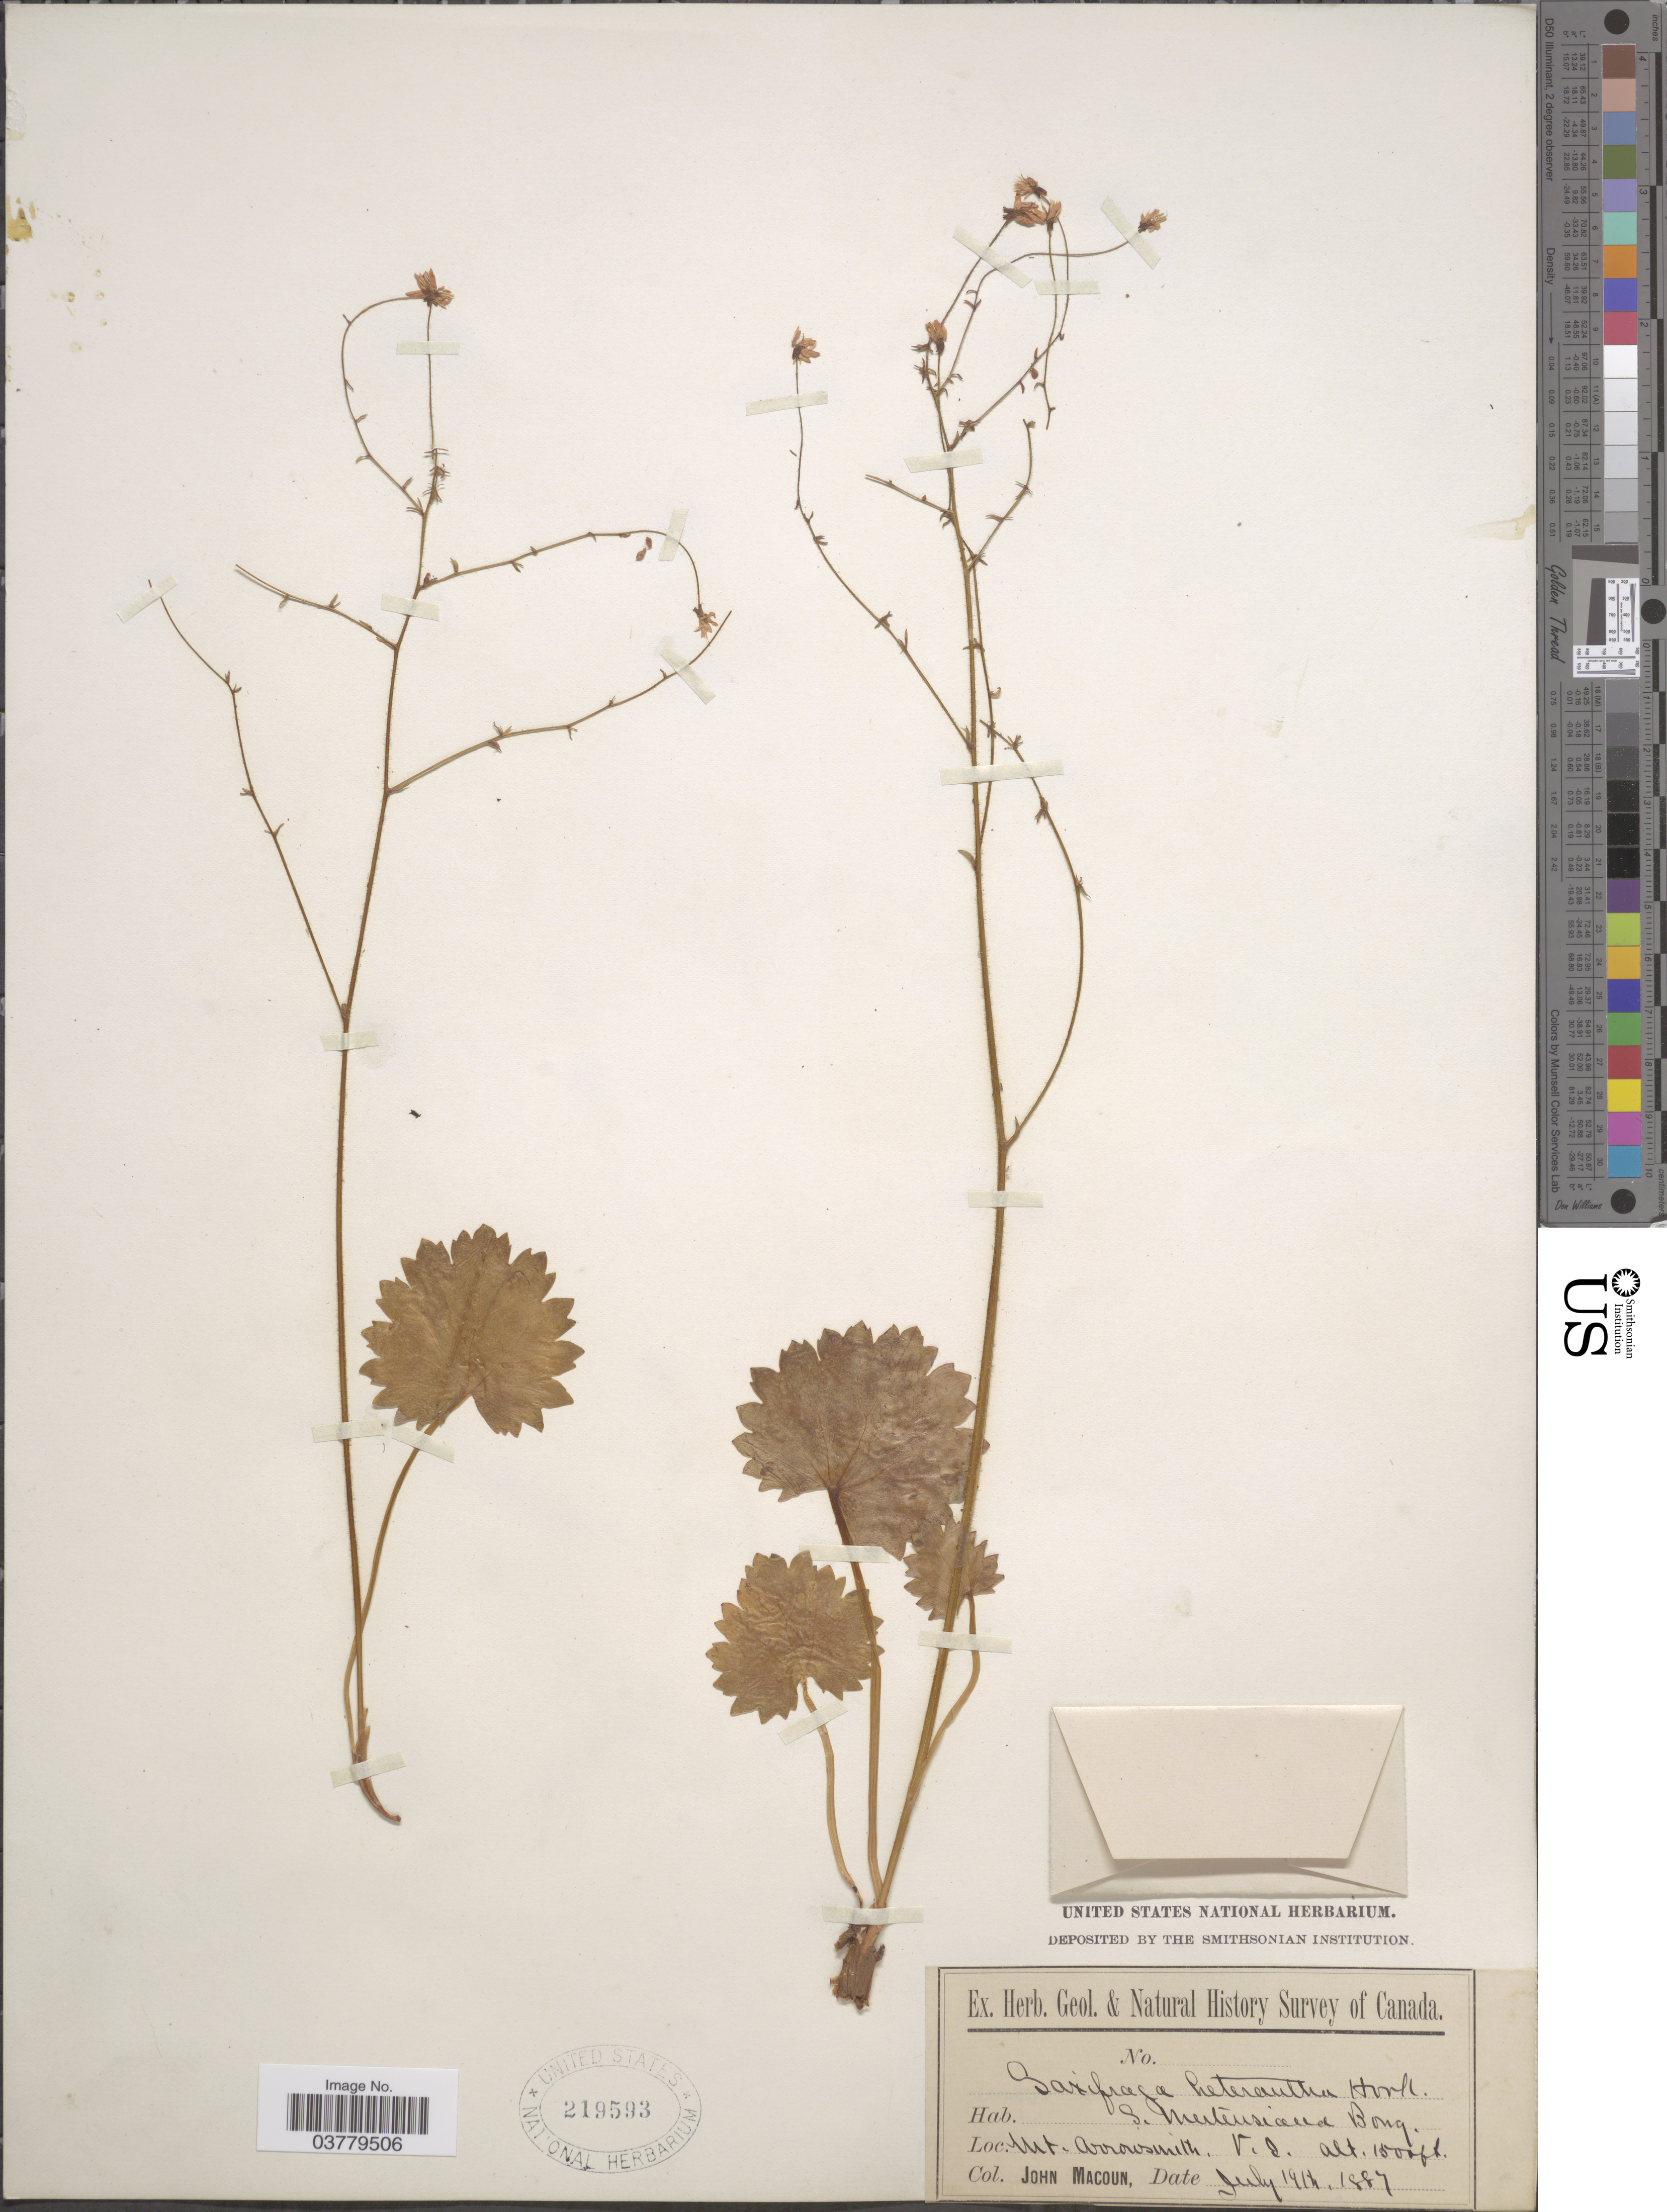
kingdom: Plantae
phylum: Tracheophyta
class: Magnoliopsida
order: Saxifragales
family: Saxifragaceae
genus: Saxifraga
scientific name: Saxifraga mertensiana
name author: Bong.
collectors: J. Macoun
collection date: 1887-07-19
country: Canada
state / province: British Columbia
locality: Mt. Arrowsmith, V. I.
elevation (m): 457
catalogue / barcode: US 219593